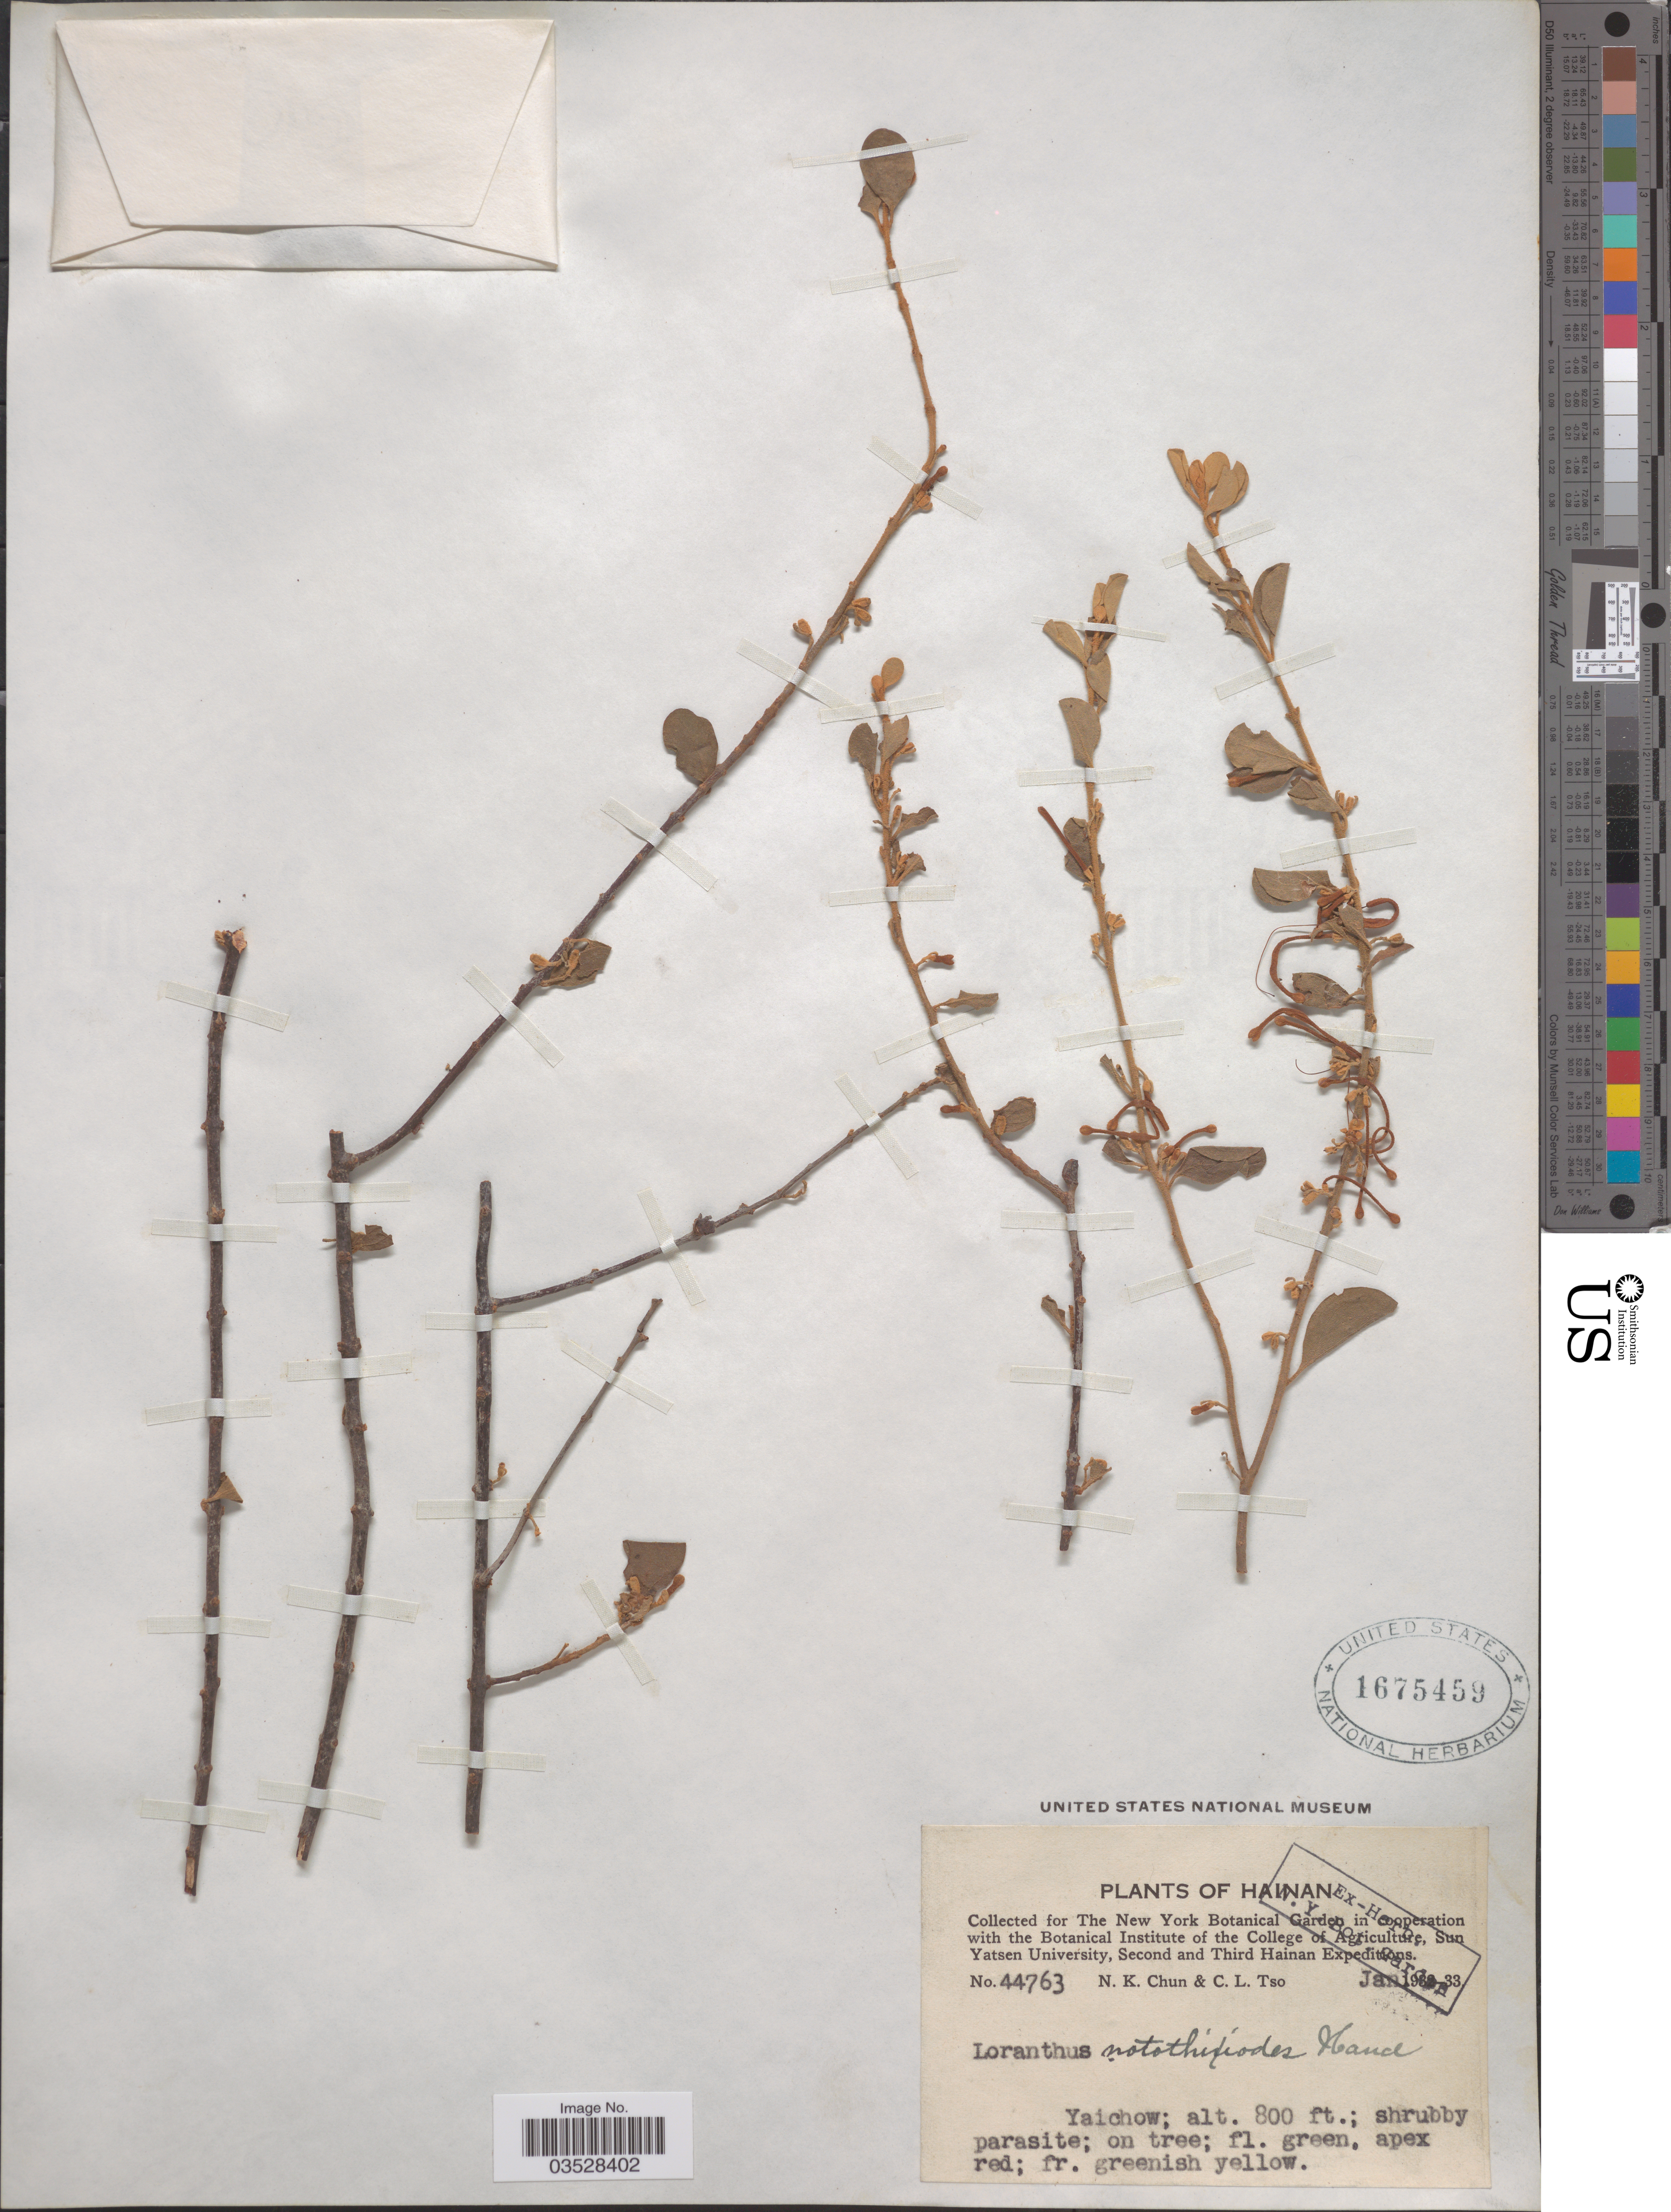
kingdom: Plantae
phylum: Tracheophyta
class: Magnoliopsida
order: Santalales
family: Loranthaceae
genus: Scurrula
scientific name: Scurrula notothixoides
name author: (Hance) Danser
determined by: Strong, Mark T., (BOT), Smithsonian Institution - National Museum of Natural History (UNITED STATES)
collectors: N. K. Chun & C. Tso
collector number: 44763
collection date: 1932-01/1933-01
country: China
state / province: Hainan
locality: Yaichow.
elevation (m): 244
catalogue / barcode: US 1675459